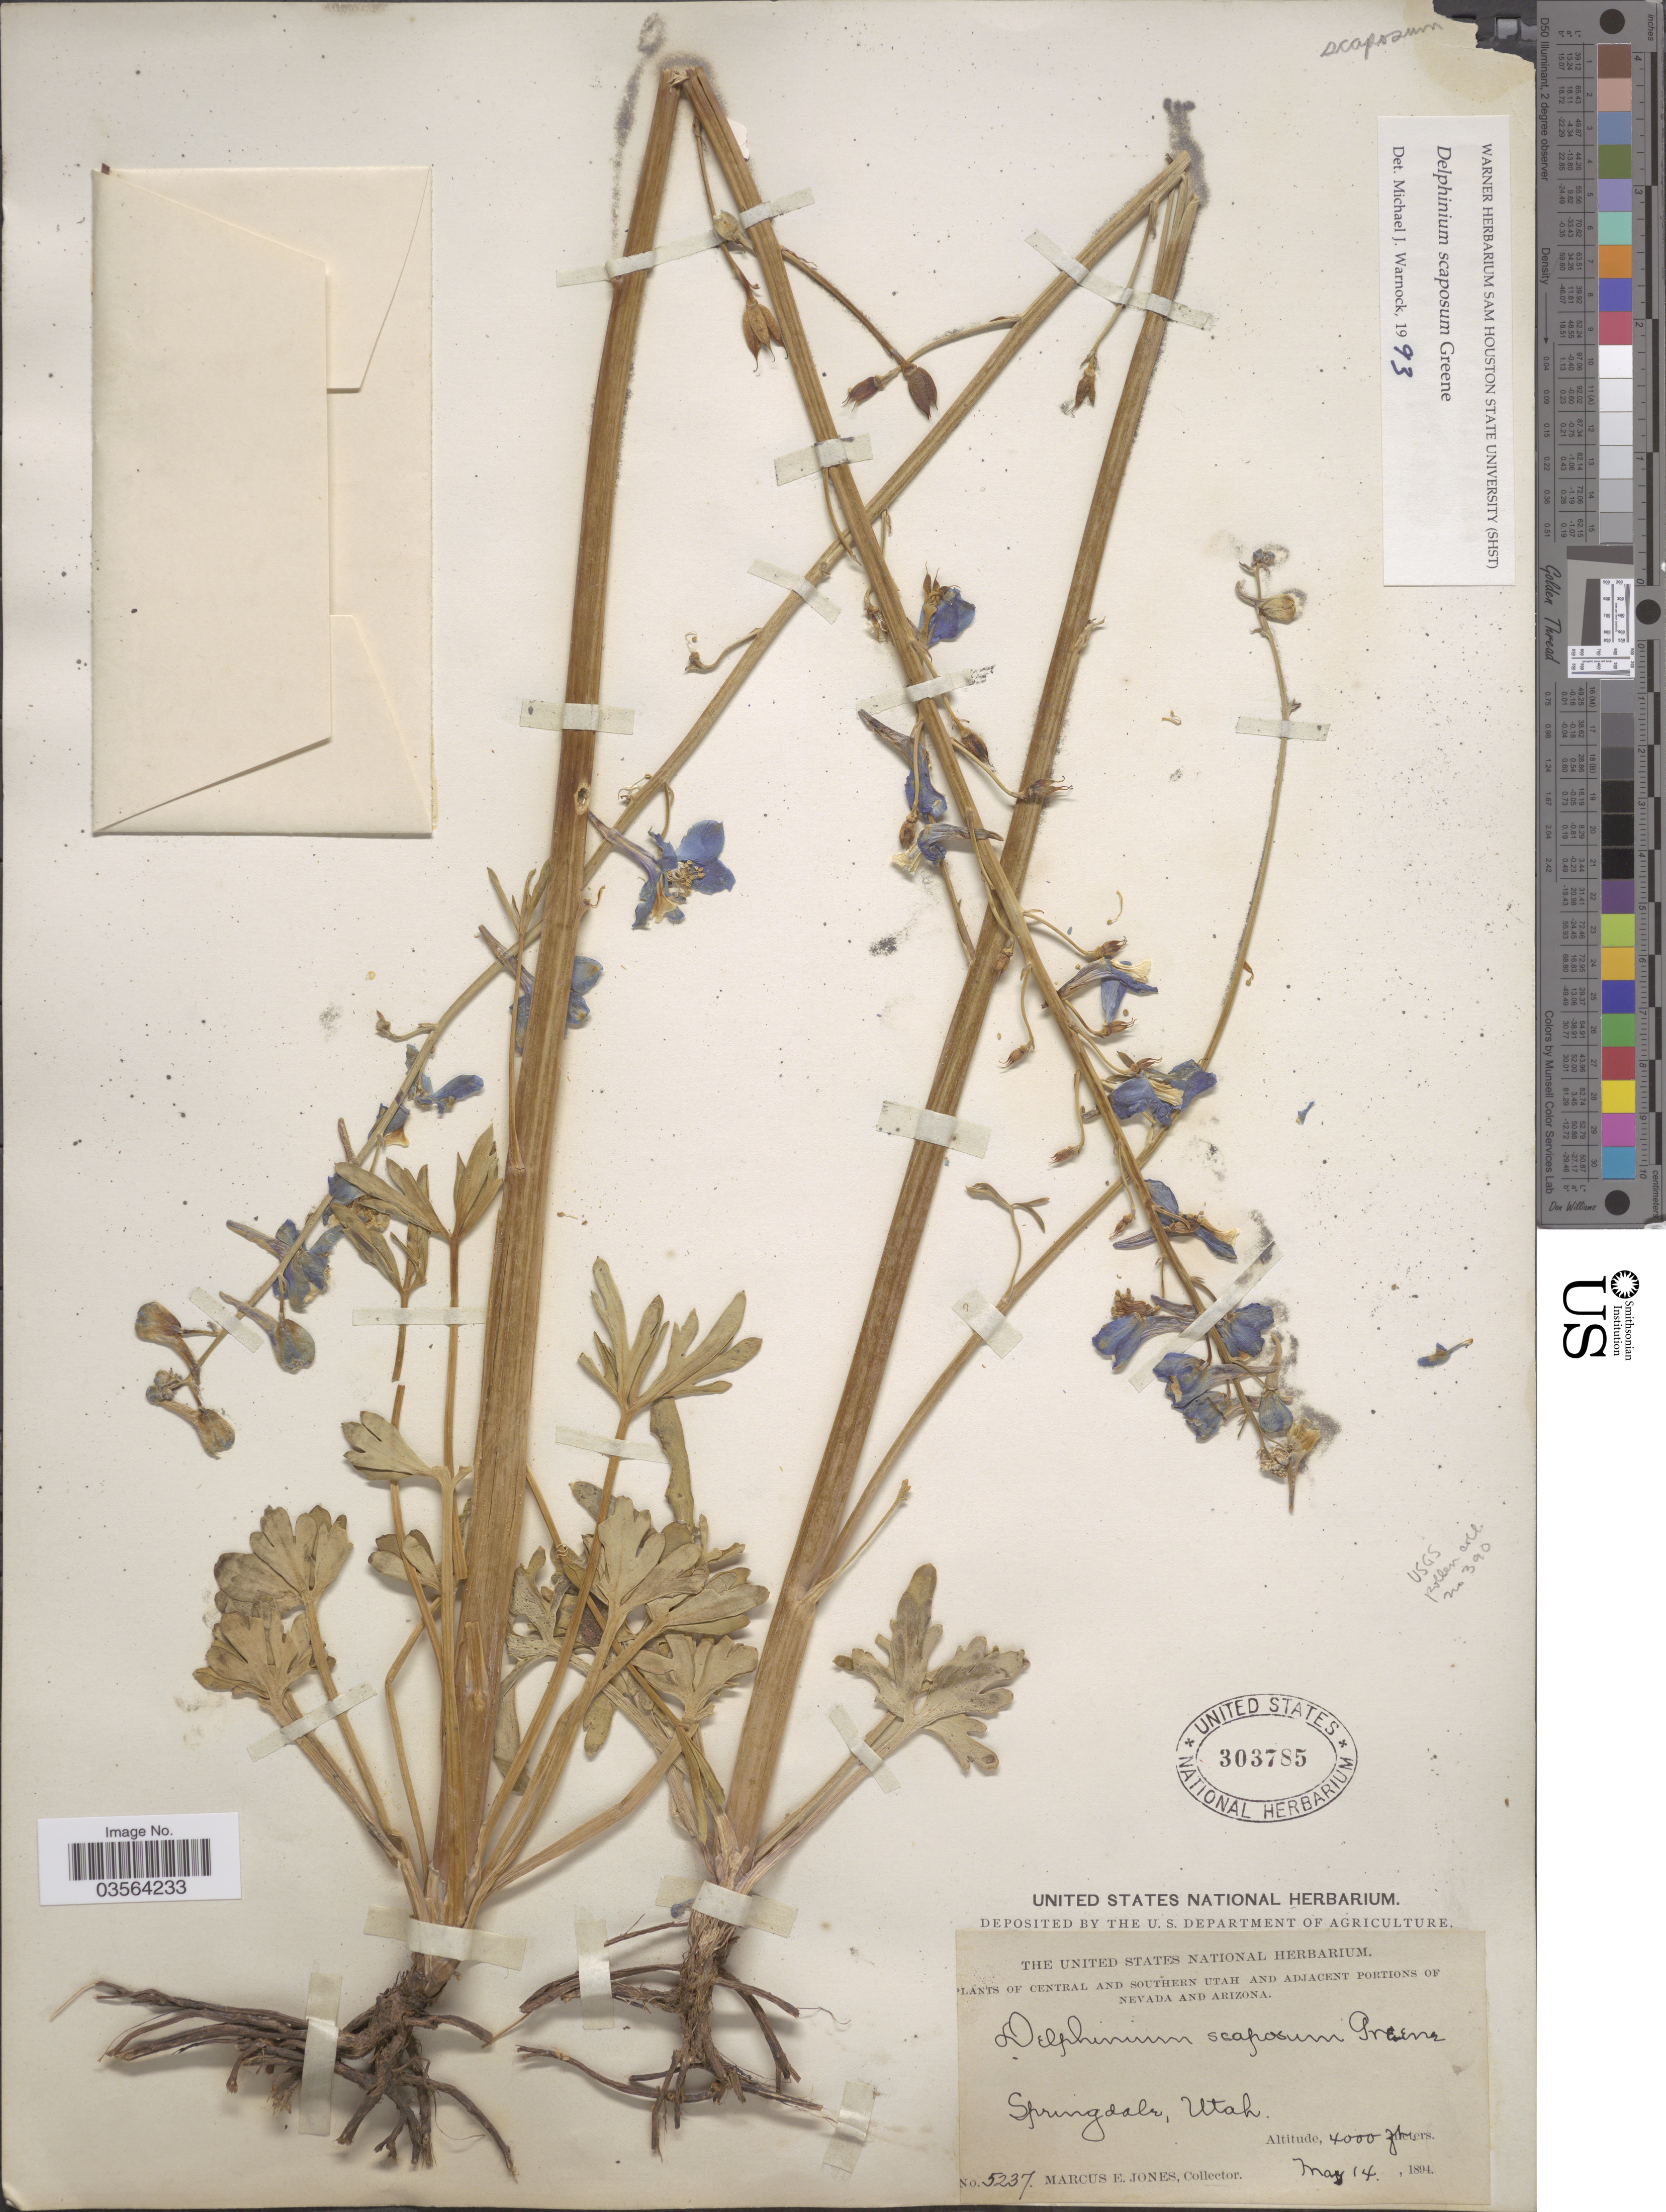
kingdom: Plantae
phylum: Tracheophyta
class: Magnoliopsida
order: Ranunculales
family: Ranunculaceae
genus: Delphinium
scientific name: Delphinium scaposum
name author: Greene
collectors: M. E. Jones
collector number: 5237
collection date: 1894-05-14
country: United States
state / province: Utah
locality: Central and Southern Utah. Springdale.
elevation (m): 1219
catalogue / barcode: US 303785